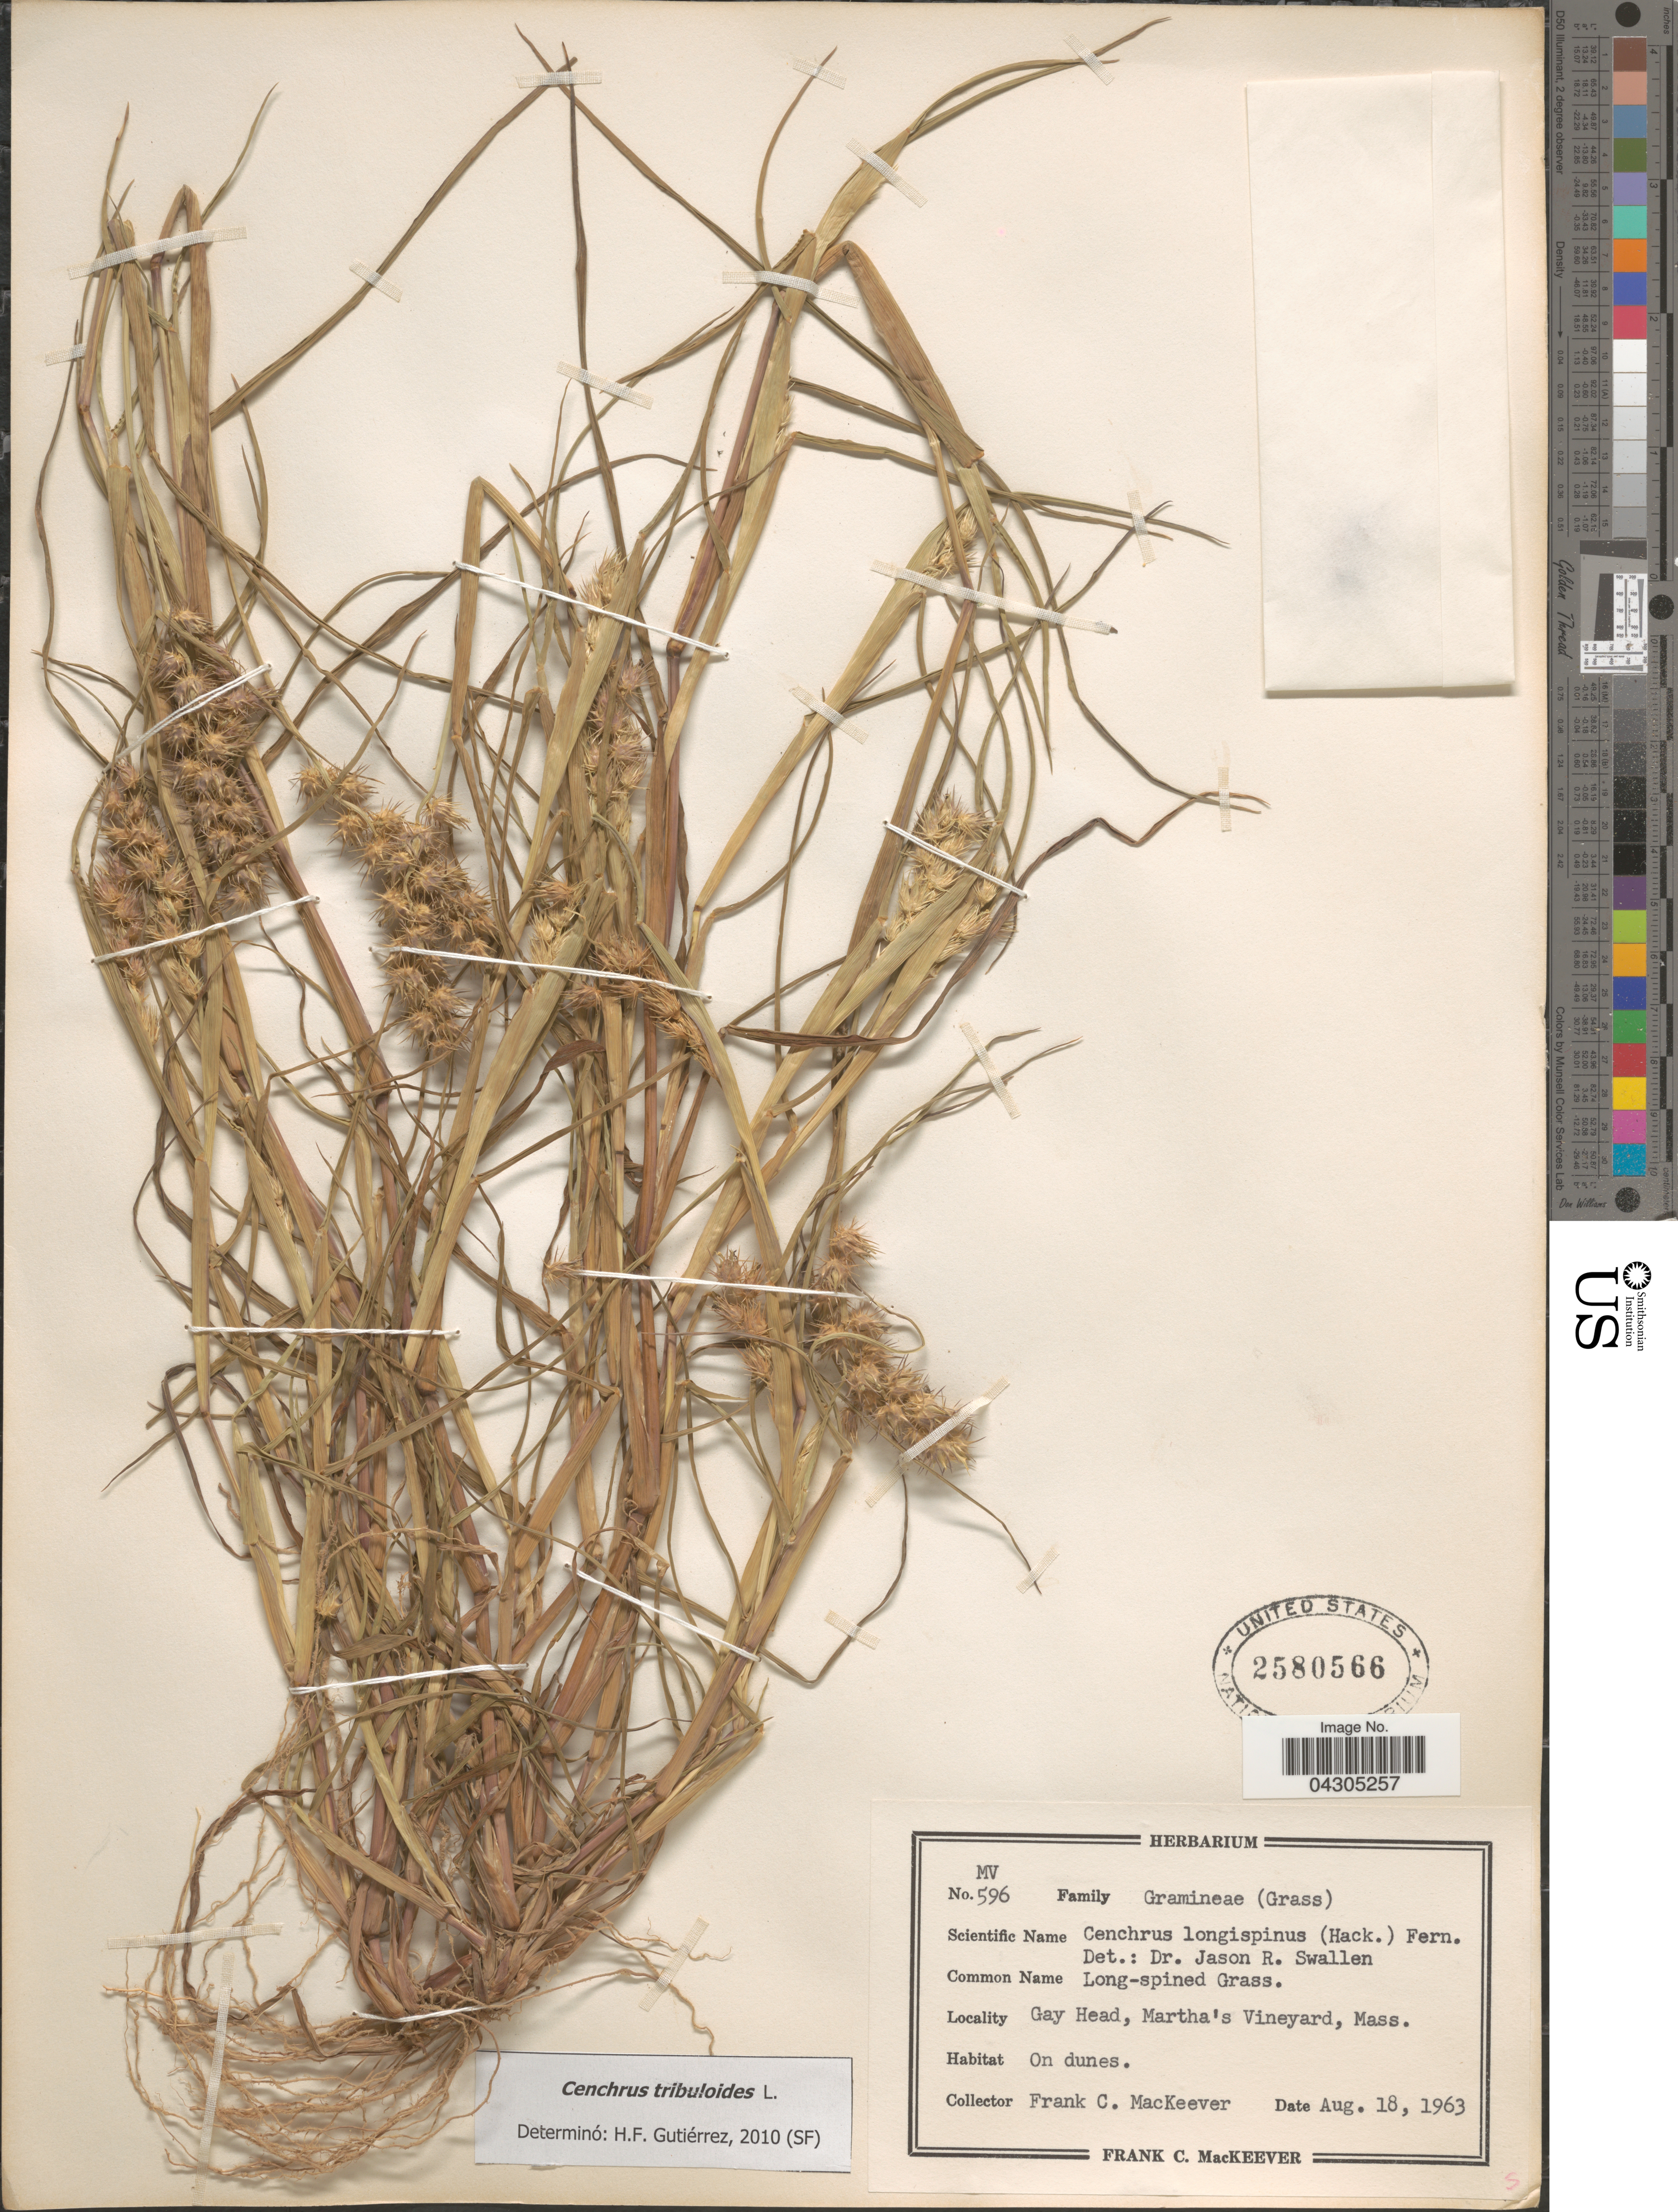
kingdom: Plantae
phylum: Tracheophyta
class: Liliopsida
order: Poales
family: Poaceae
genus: Cenchrus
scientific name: Cenchrus tribuloides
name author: L.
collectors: F. C. MacKeever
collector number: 596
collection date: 1963-08-18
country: United States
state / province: Massachusetts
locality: Gay Head, Martha's Vineyard.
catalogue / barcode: US 2580566